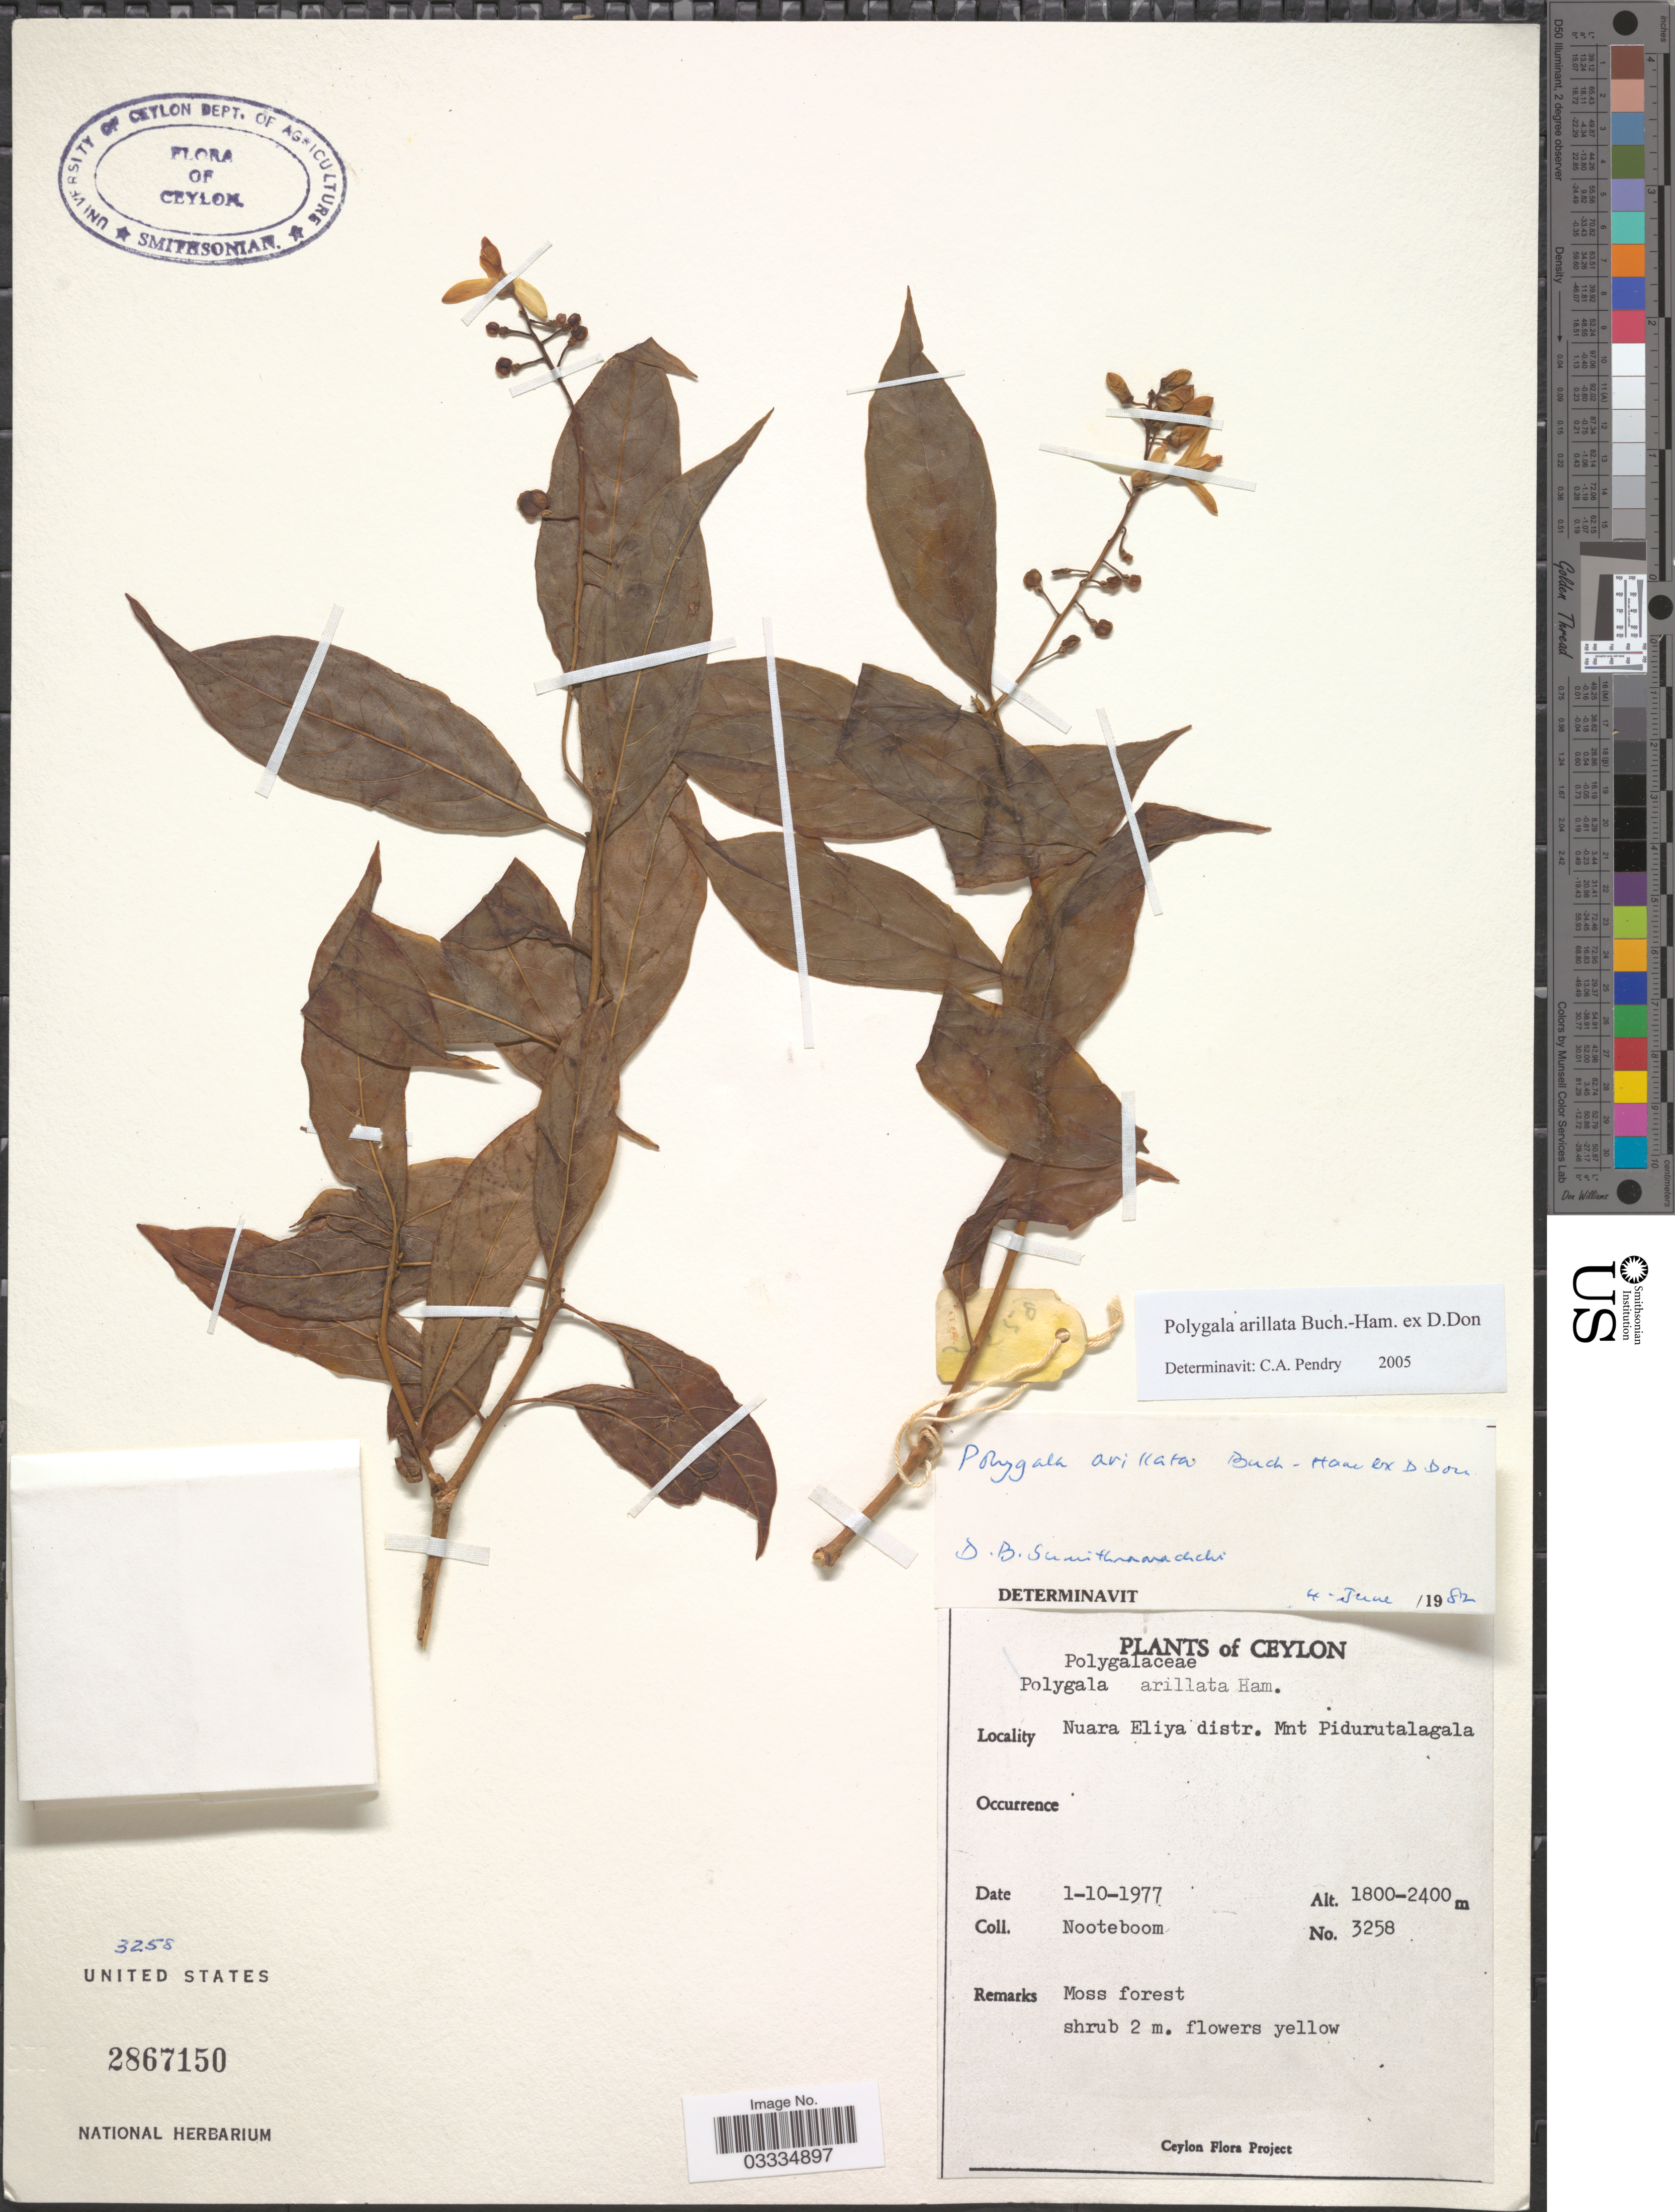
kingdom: Plantae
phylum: Tracheophyta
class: Magnoliopsida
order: Fabales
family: Polygalaceae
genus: Polygala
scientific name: Polygala arillata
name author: Buch.-Ham. ex D. Don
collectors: Nooteboom, --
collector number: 3258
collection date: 1977-10-01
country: Sri Lanka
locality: Ceylon. Nuara Eliya distr. Mnt Pidurutalagala.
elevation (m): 1800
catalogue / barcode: US 2867150